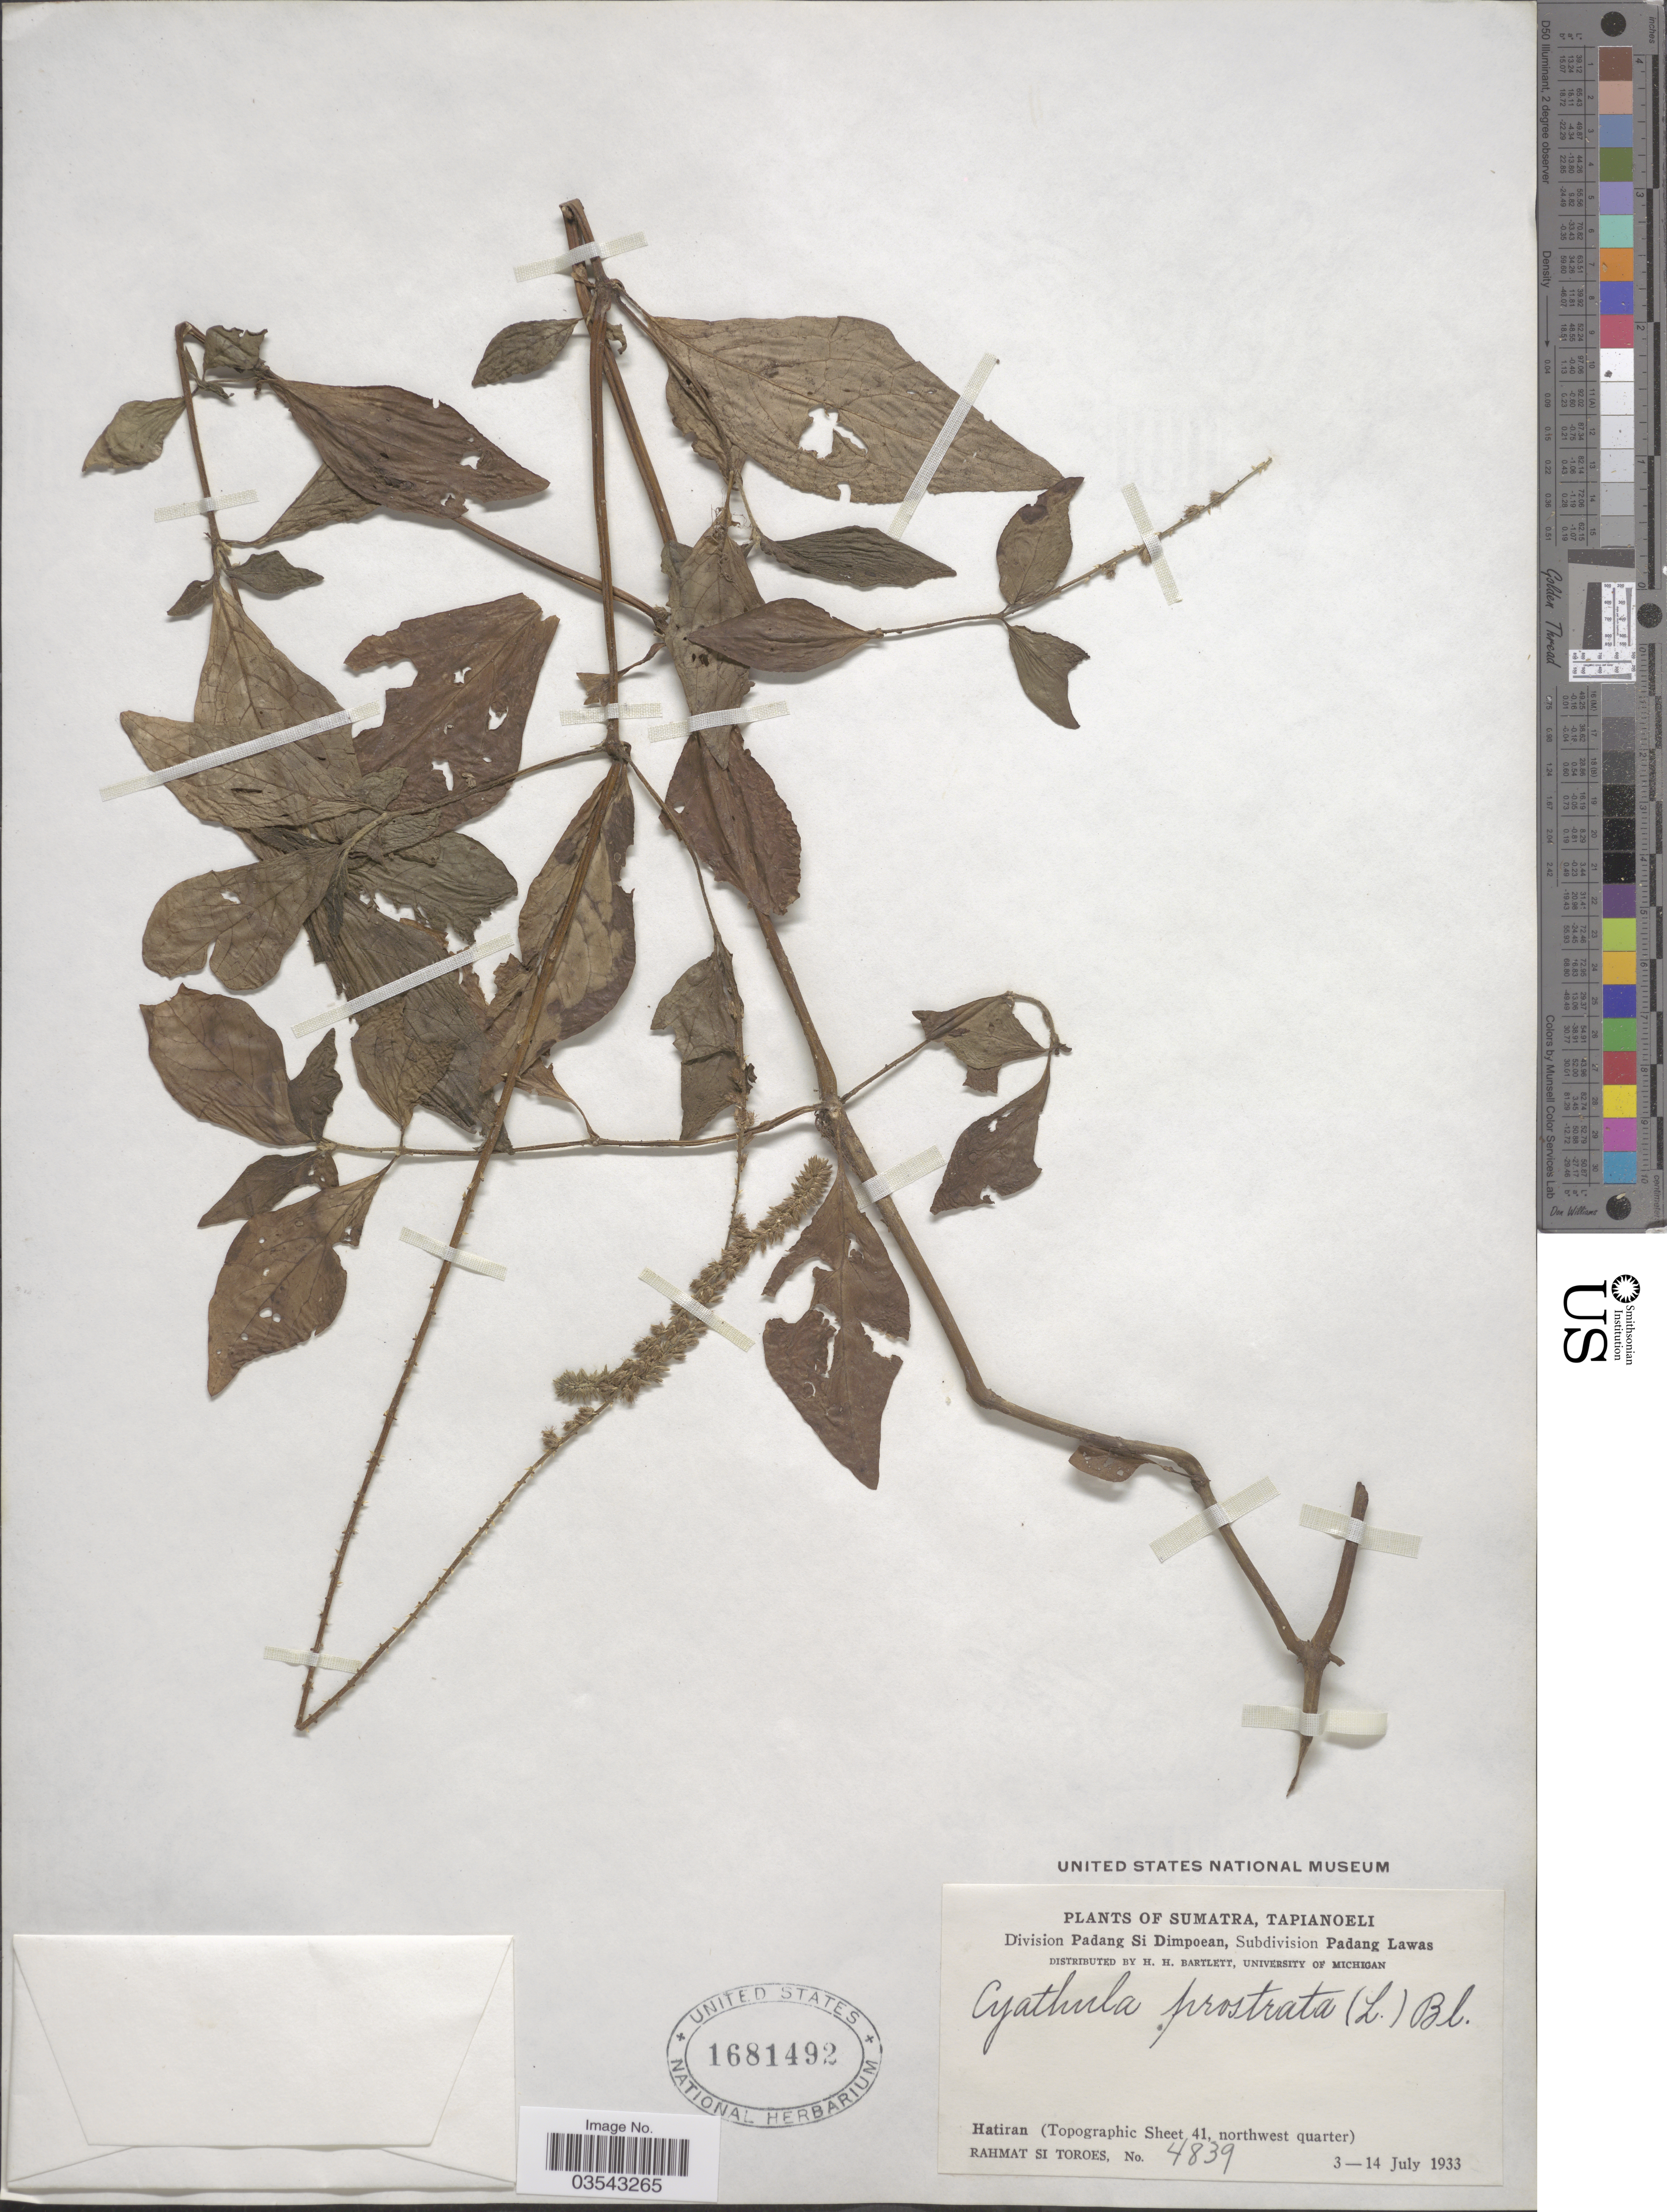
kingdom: Plantae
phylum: Tracheophyta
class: Magnoliopsida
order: Caryophyllales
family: Amaranthaceae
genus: Cyathula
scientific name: Cyathula prostrata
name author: (L.) Blume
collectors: Rahmat Si Boeea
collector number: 4839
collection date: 1933-07-03/1933-07-14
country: Indonesia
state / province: Sumatra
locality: Tapianoeli. Division Padang Si Dimpoean, Subdivision Padang Lawas. Hatiran (Topographic Sheet 41, northwest quarter).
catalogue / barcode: US 1681492